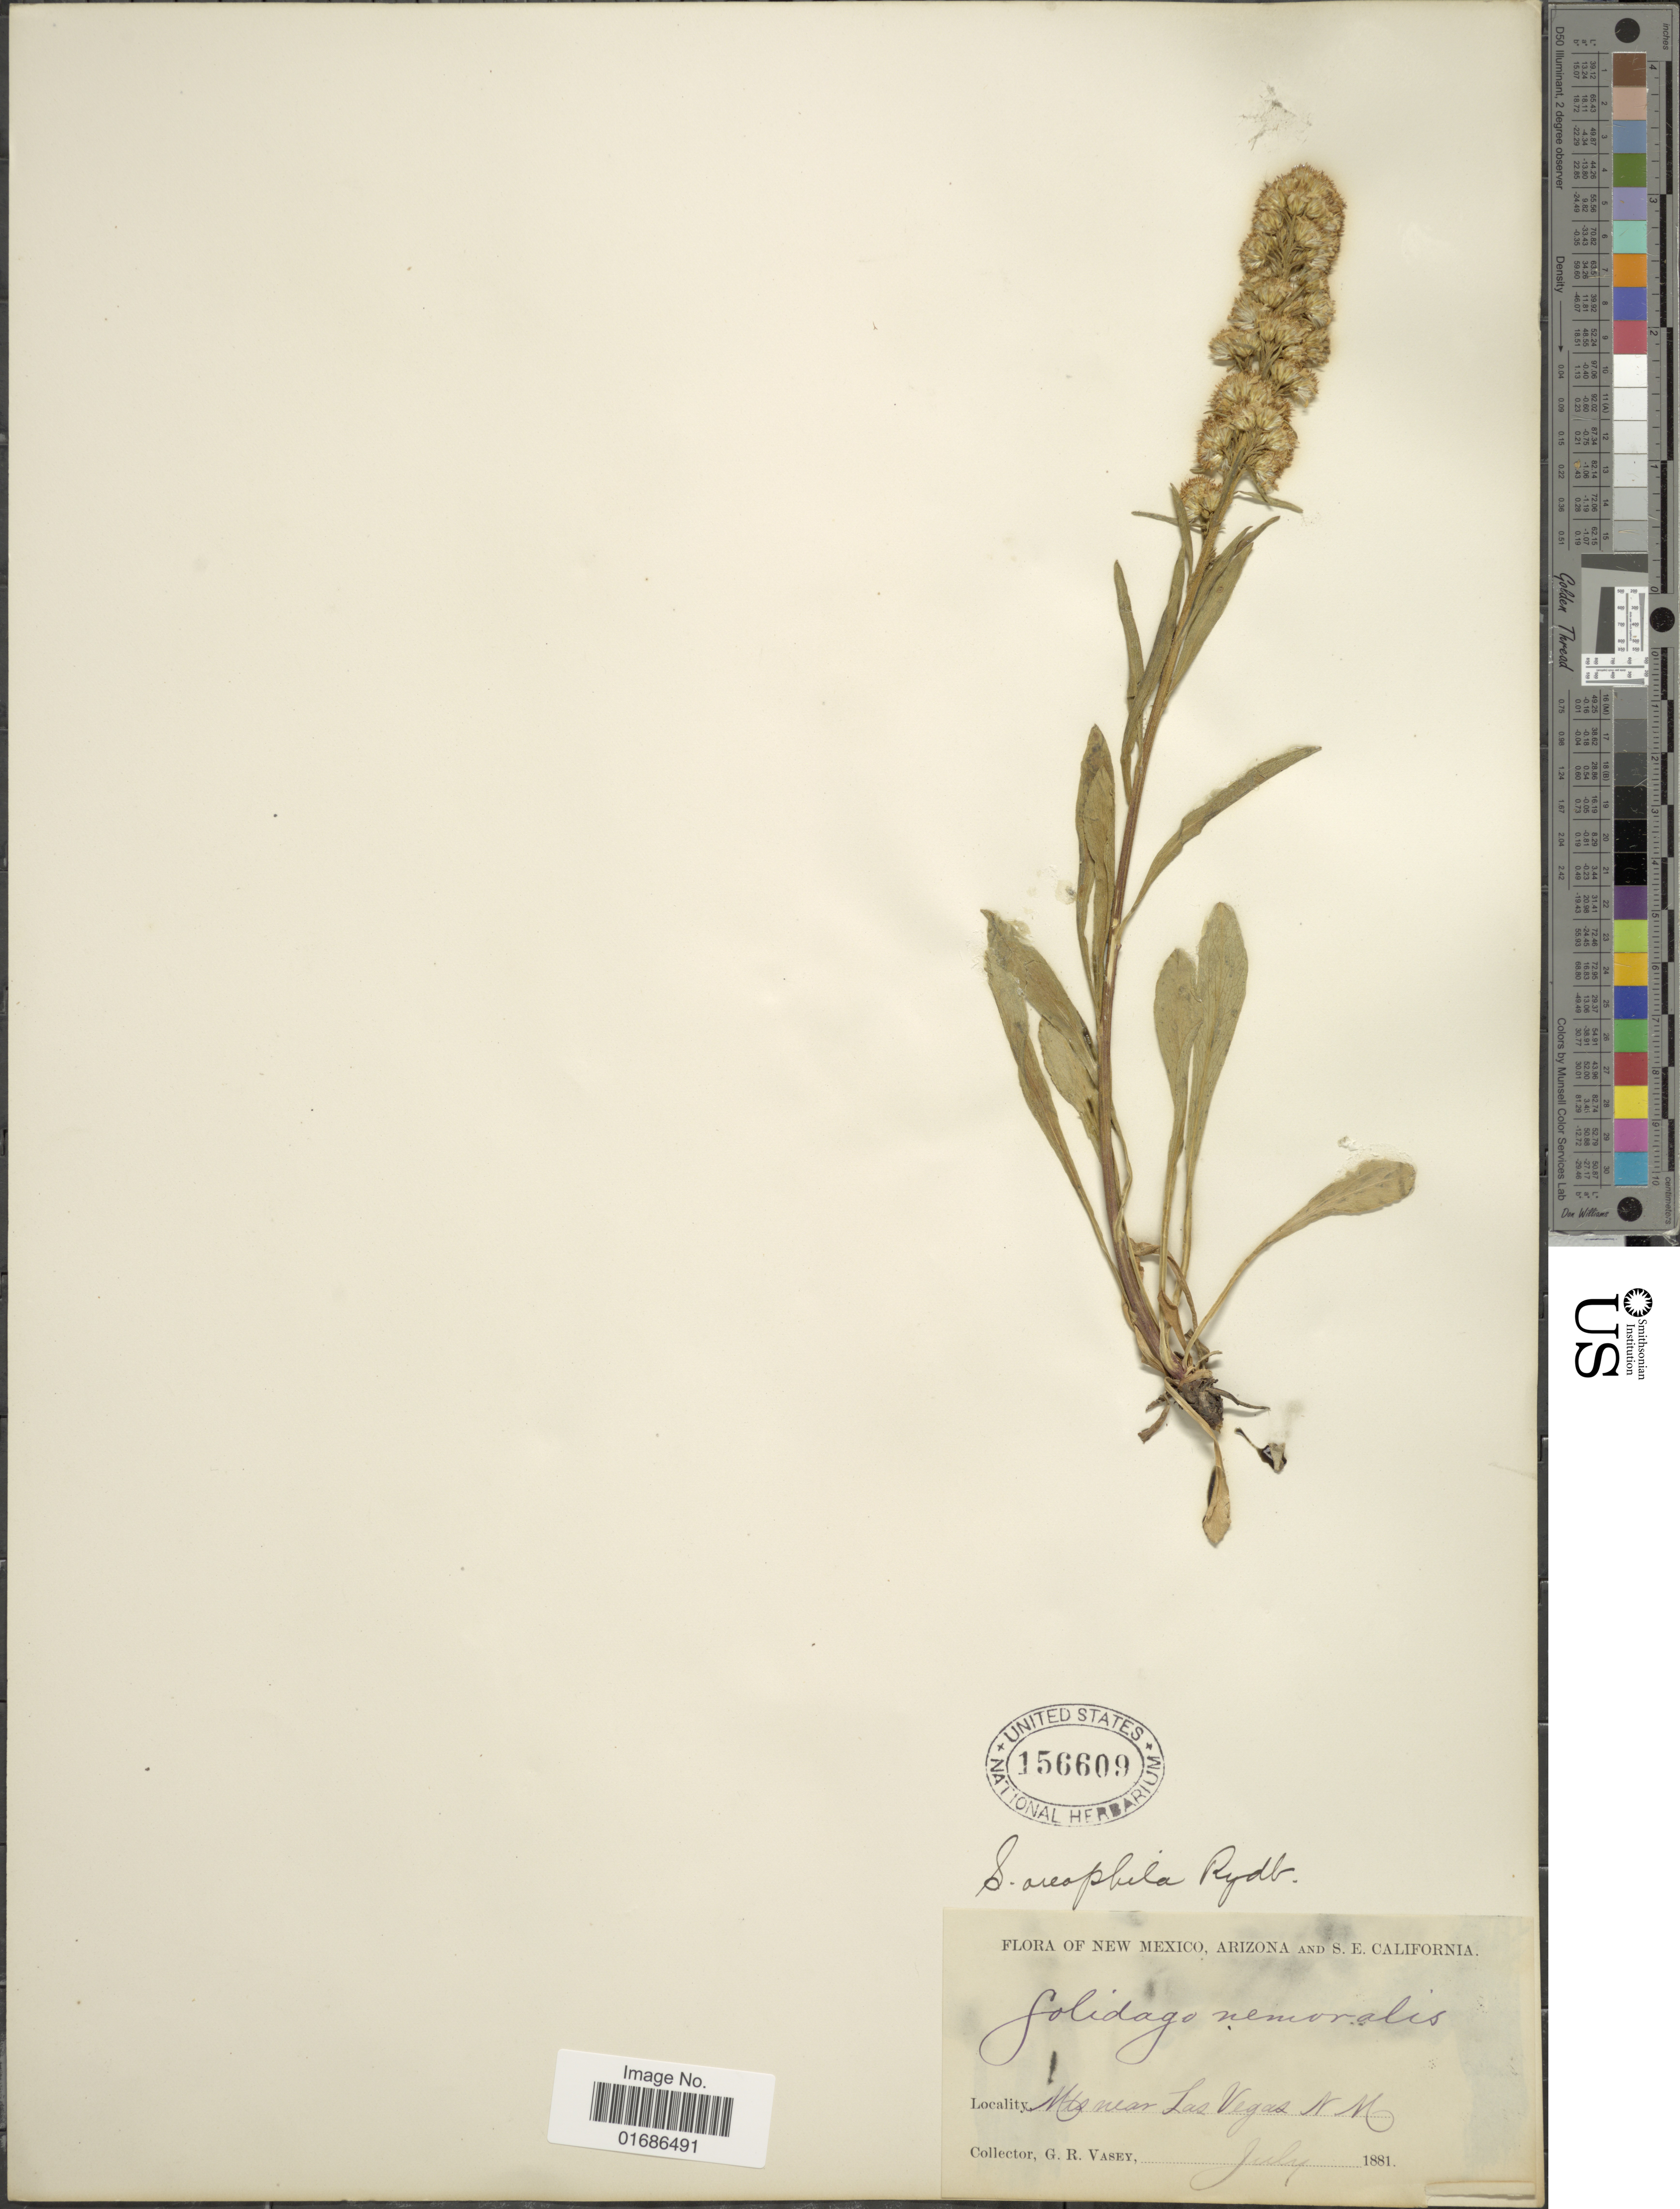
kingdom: Plantae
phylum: Tracheophyta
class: Magnoliopsida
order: Asterales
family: Asteraceae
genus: Solidago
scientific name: Solidago decumbens var. oreophila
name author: (Rydb.) Fernald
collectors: G. R. Vasey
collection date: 1881-07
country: United States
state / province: New Mexico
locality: Mts near Las Vegas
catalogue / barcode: US 156609